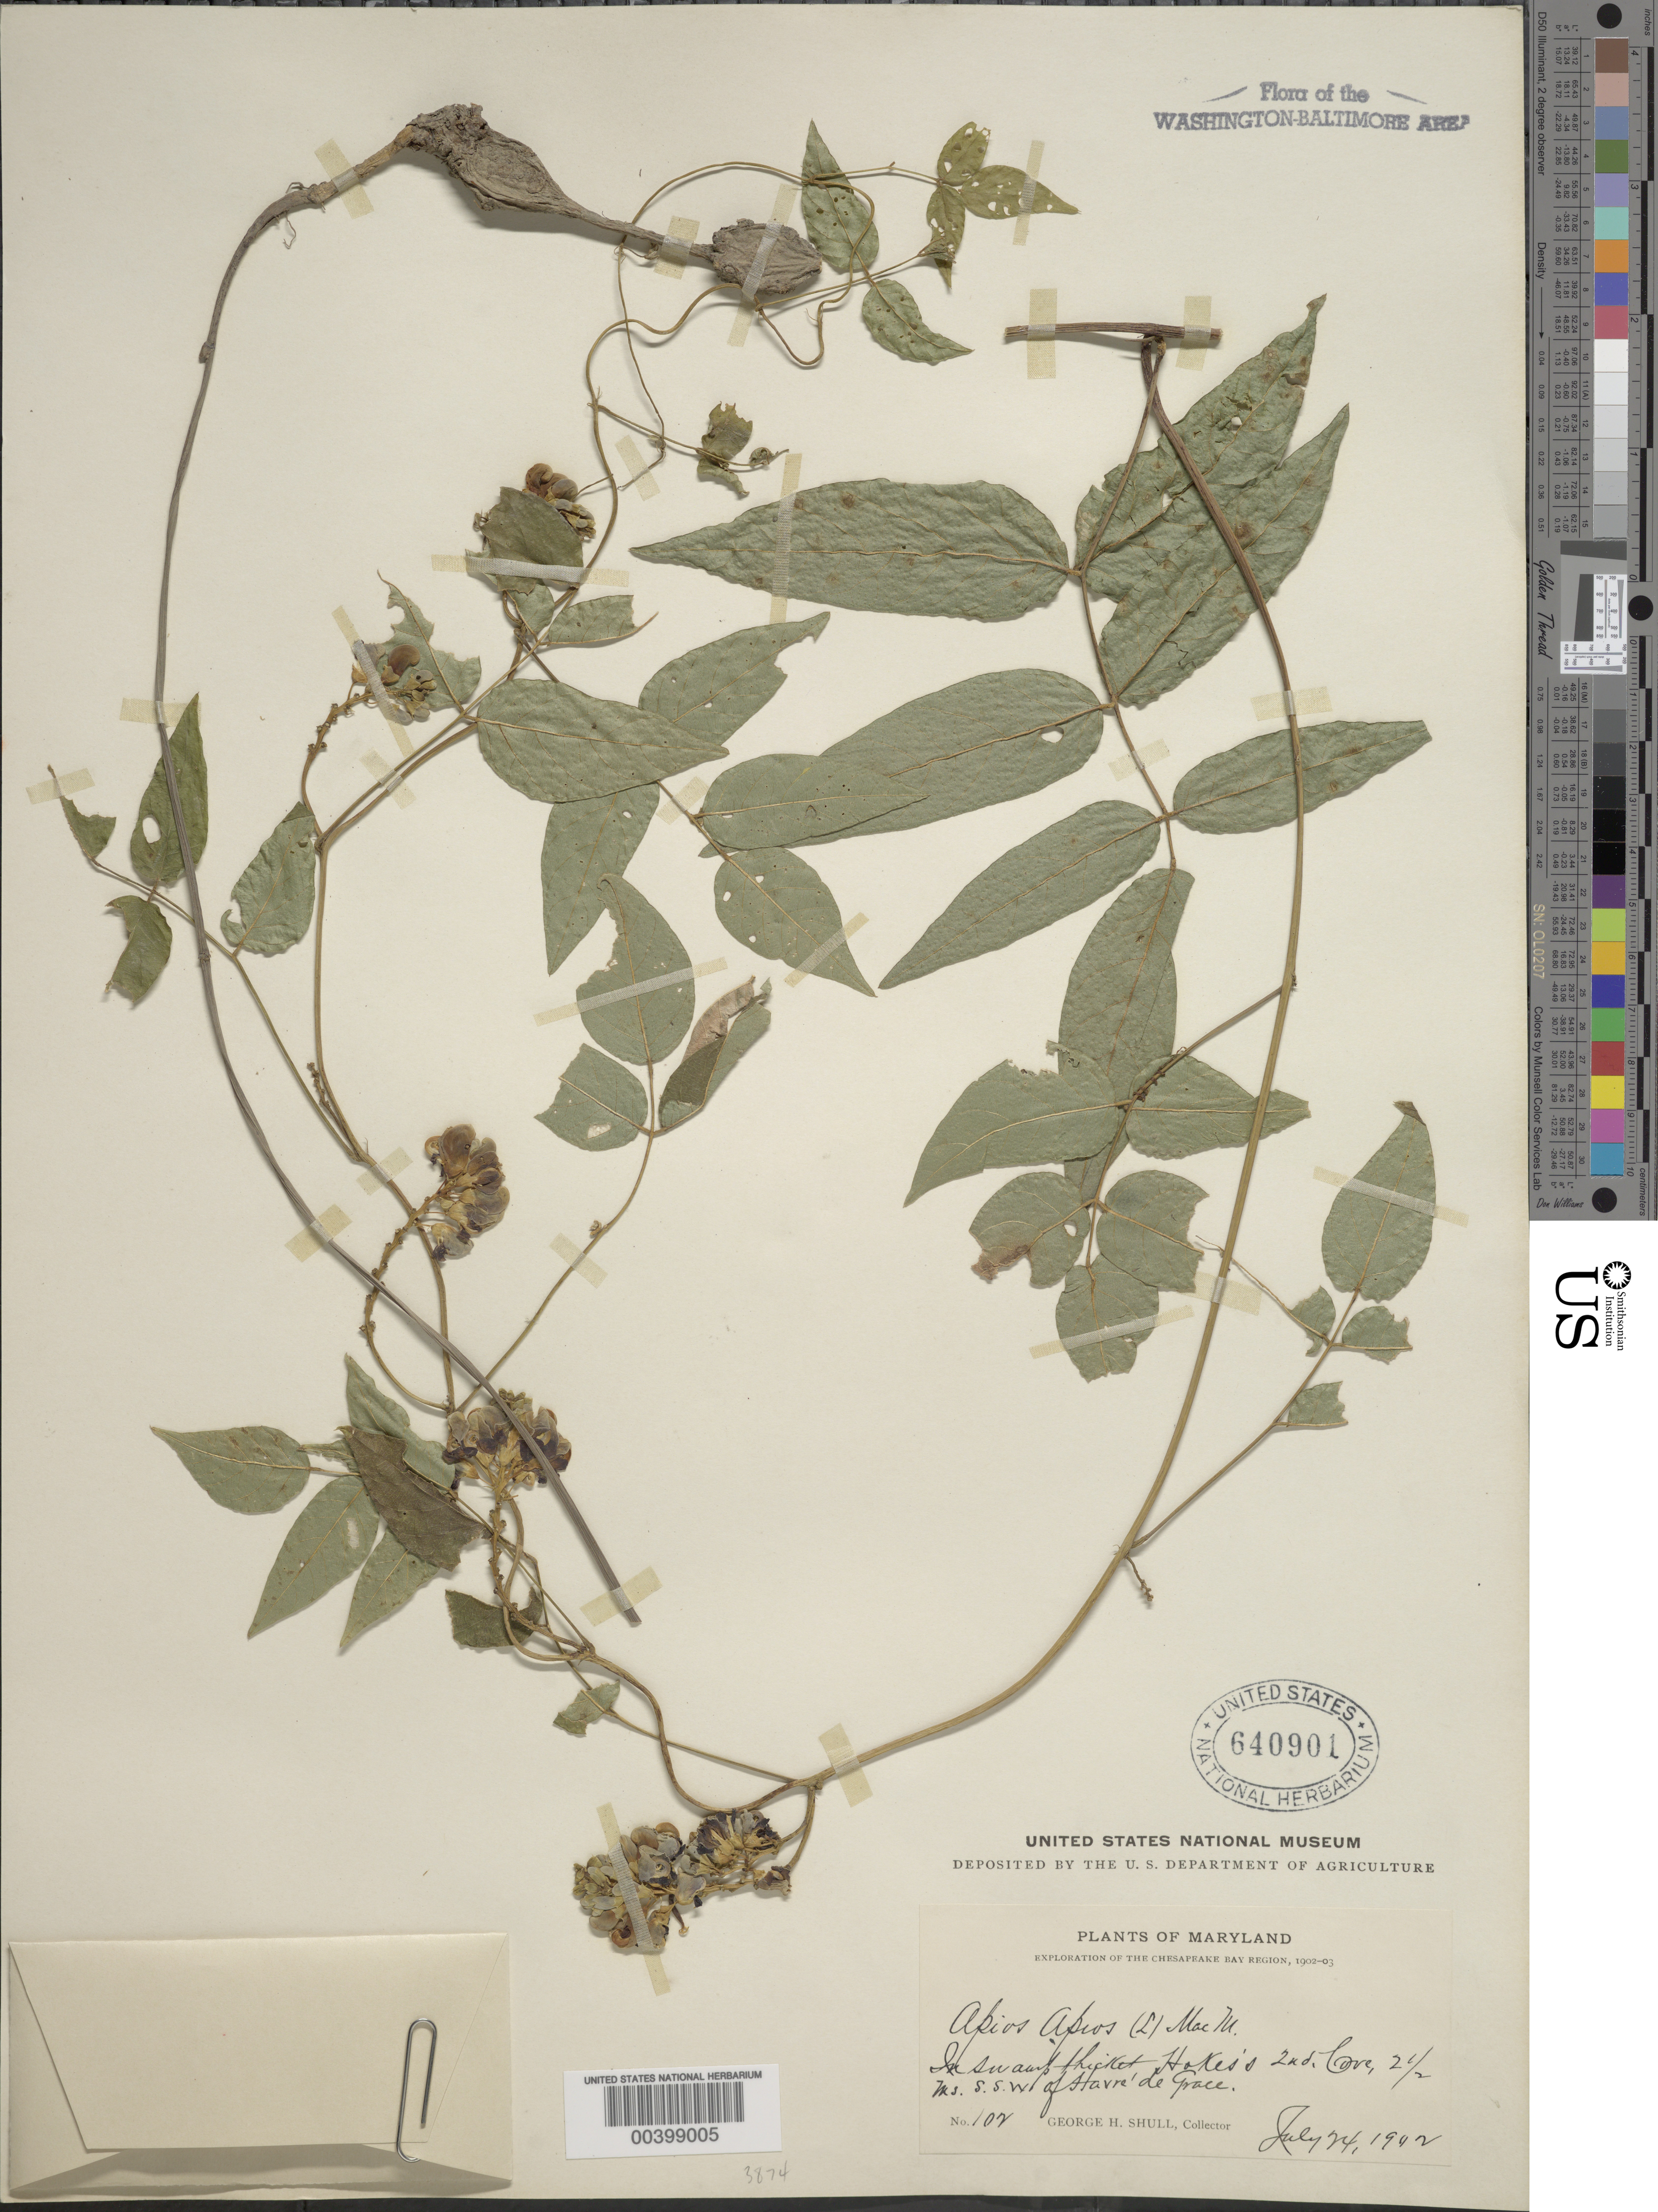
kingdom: Plantae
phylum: Tracheophyta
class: Magnoliopsida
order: Fabales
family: Fabaceae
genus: Apios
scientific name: Apios americana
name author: Medik.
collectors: G. H. Shull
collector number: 102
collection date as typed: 24 Jul 1902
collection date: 1902-07-24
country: United States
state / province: Maryland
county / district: Harford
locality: Hokes Cove, South-southwest of Havre De Grace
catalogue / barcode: US 640901